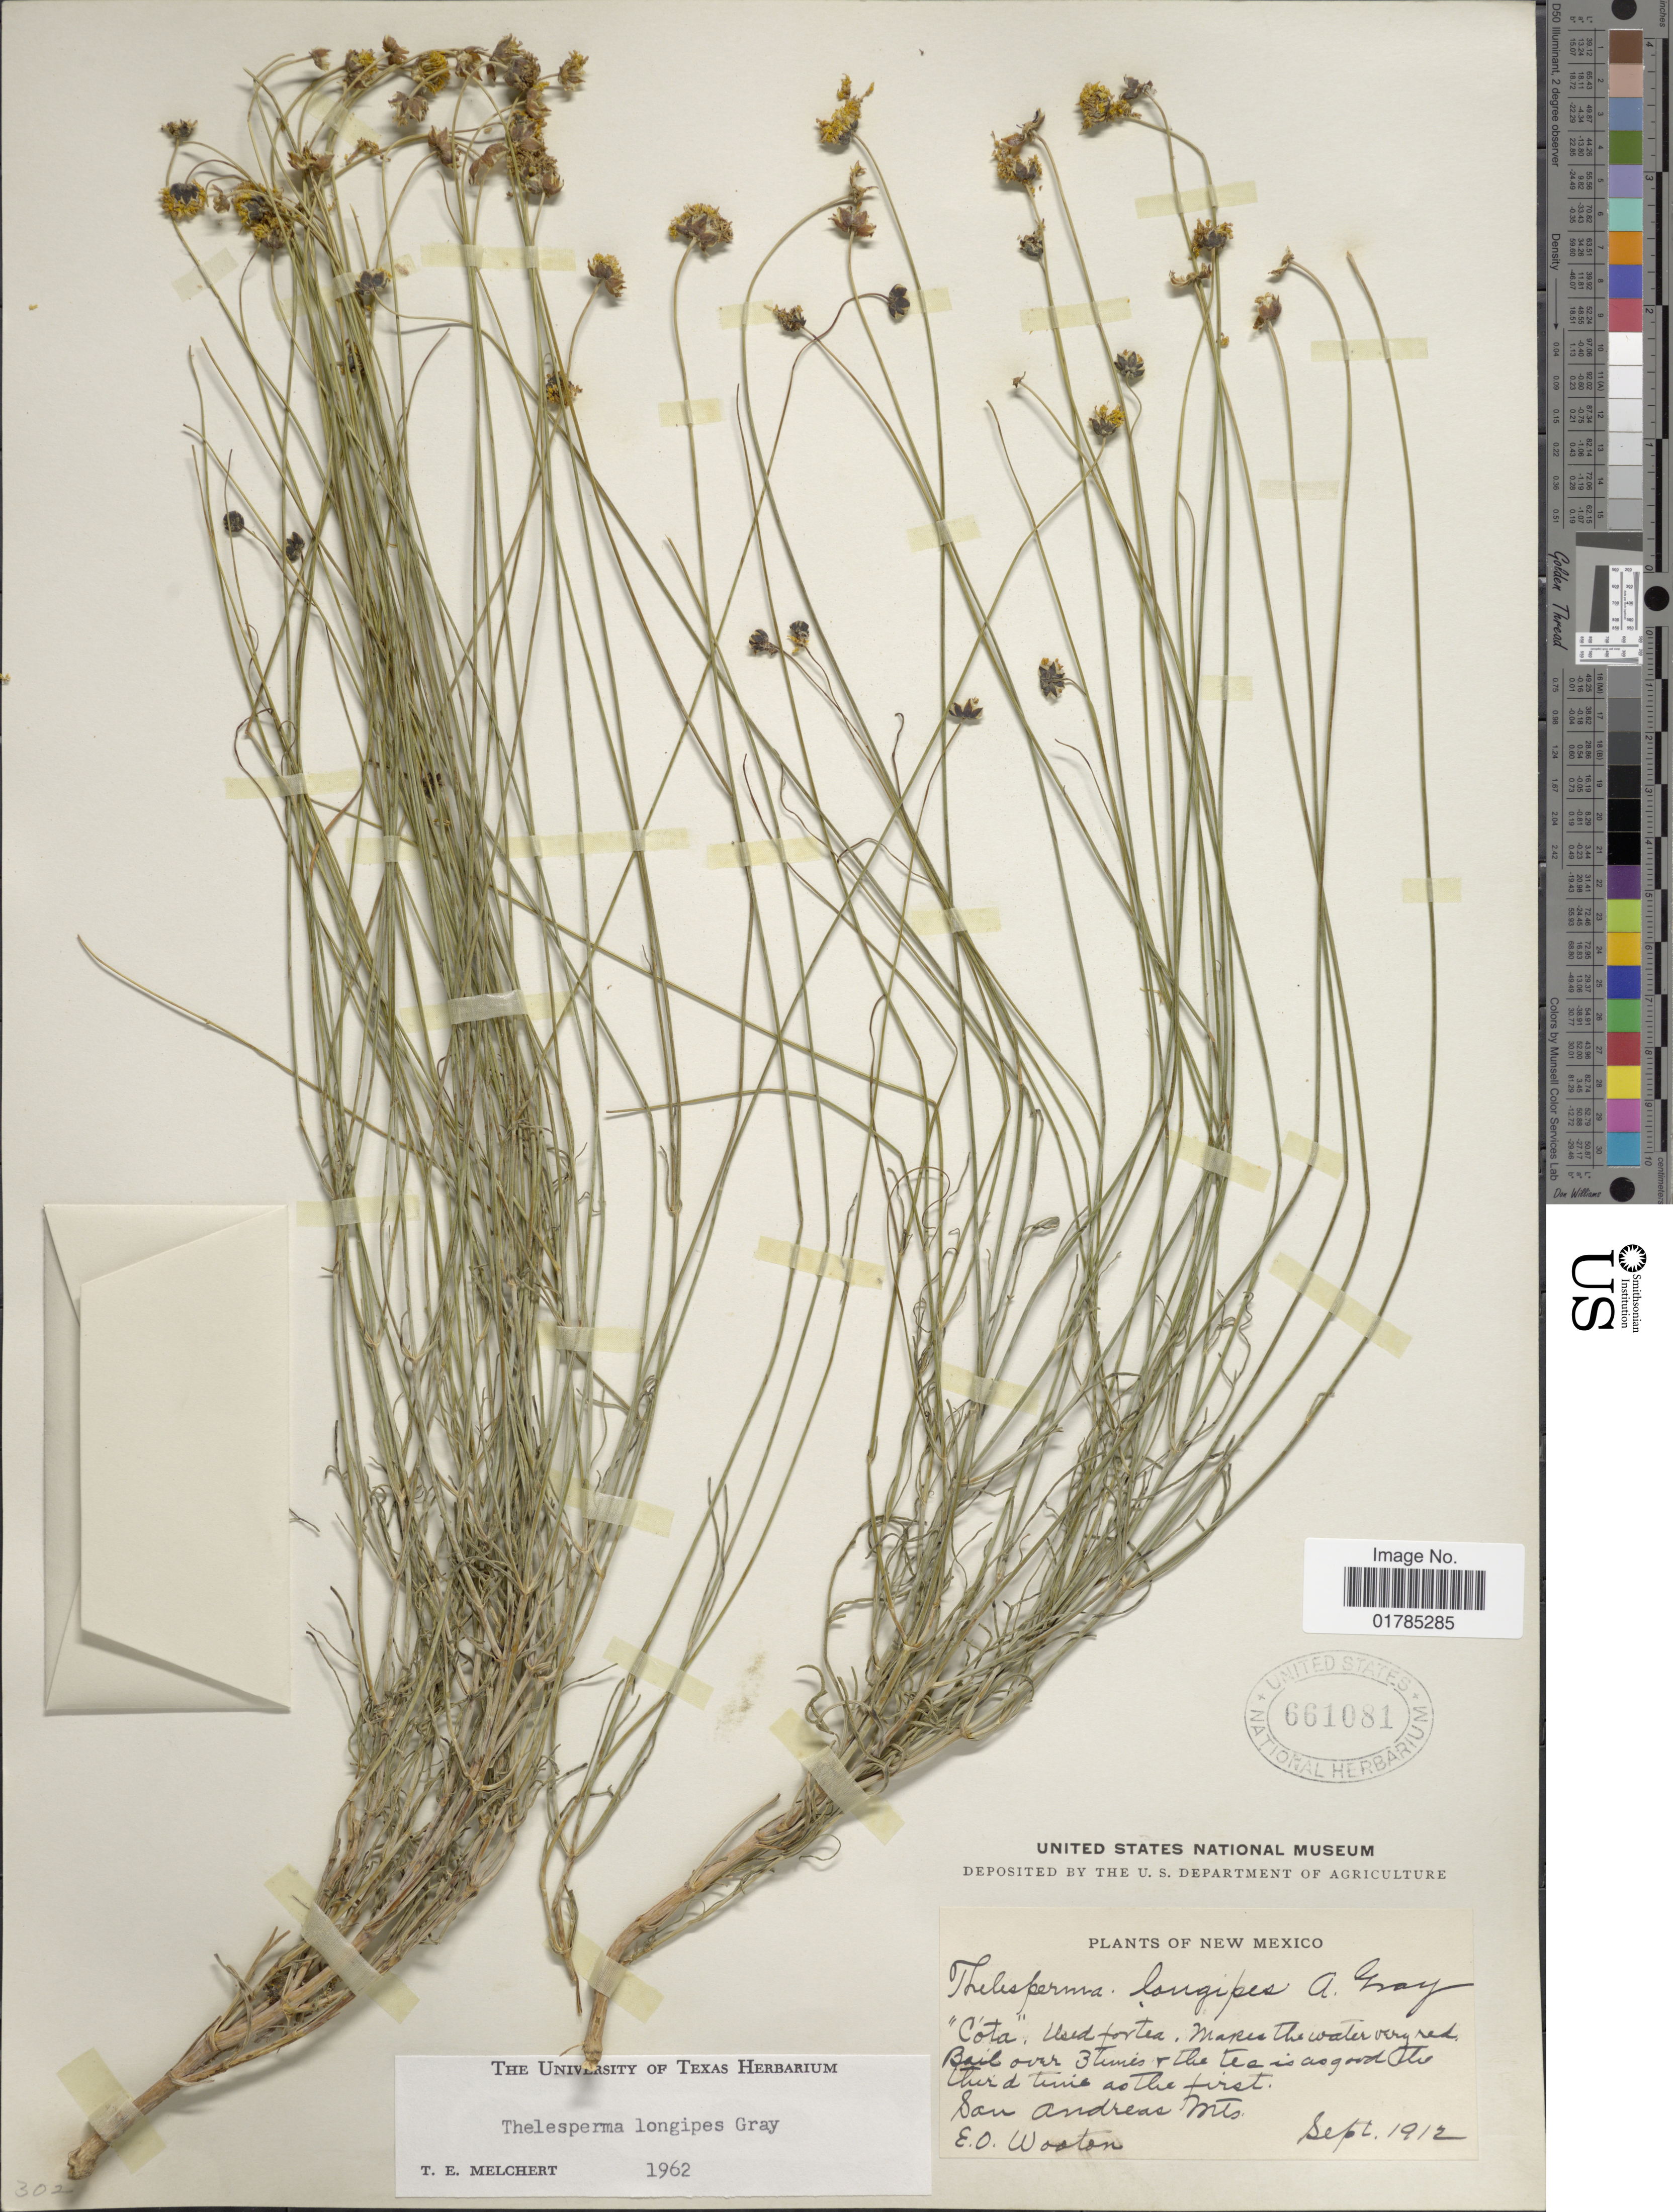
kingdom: Plantae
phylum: Tracheophyta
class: Magnoliopsida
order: Asterales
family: Asteraceae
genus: Thelesperma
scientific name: Thelesperma longipes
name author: A. Gray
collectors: E. O. Wooton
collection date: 1912-09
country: United States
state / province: New Mexico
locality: San Andreas Mts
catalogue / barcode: US 661081